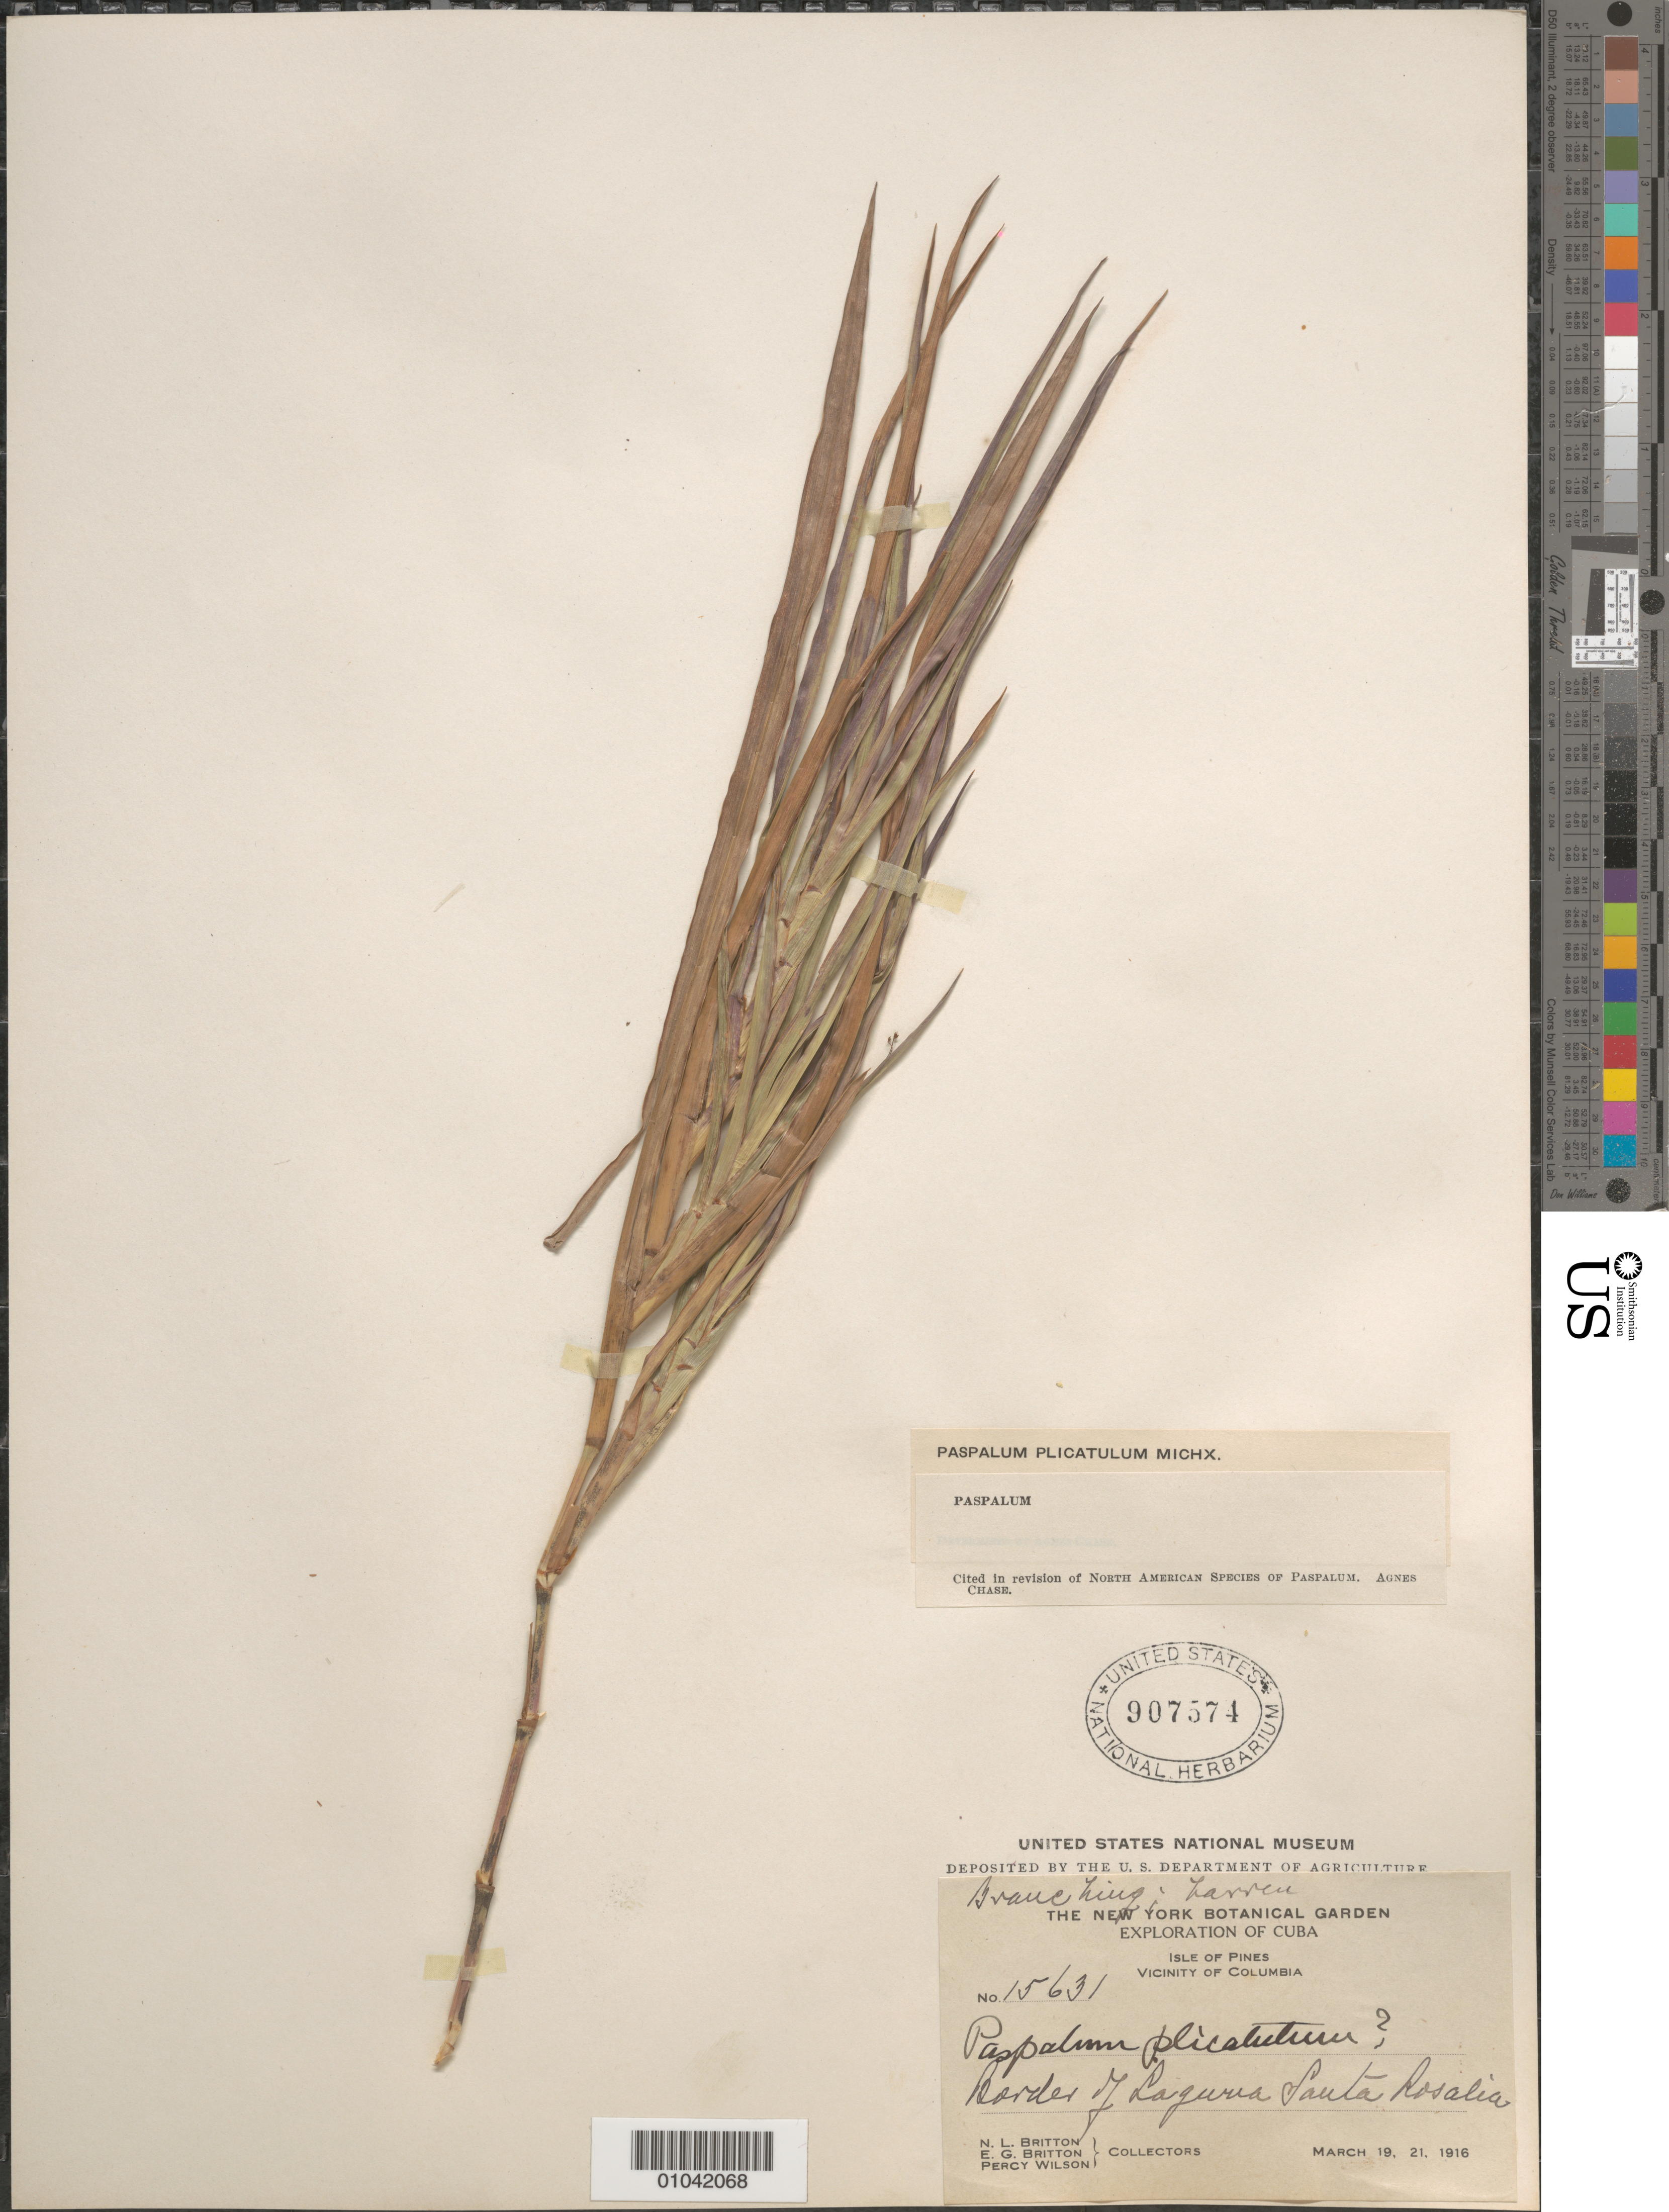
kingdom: Plantae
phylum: Tracheophyta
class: Liliopsida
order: Poales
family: Poaceae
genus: Paspalum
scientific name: Paspalum plicatulum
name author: Michx.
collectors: E. G. Britton & P. Wilson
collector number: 15631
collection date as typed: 19 Mar 1916 to 21 Mar 1916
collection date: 1916-03-19/1916-03-21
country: Cuba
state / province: Isla de la Juventud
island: Isla de la Juventud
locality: Border of Laguna Santa Rosalia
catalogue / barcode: US 907574